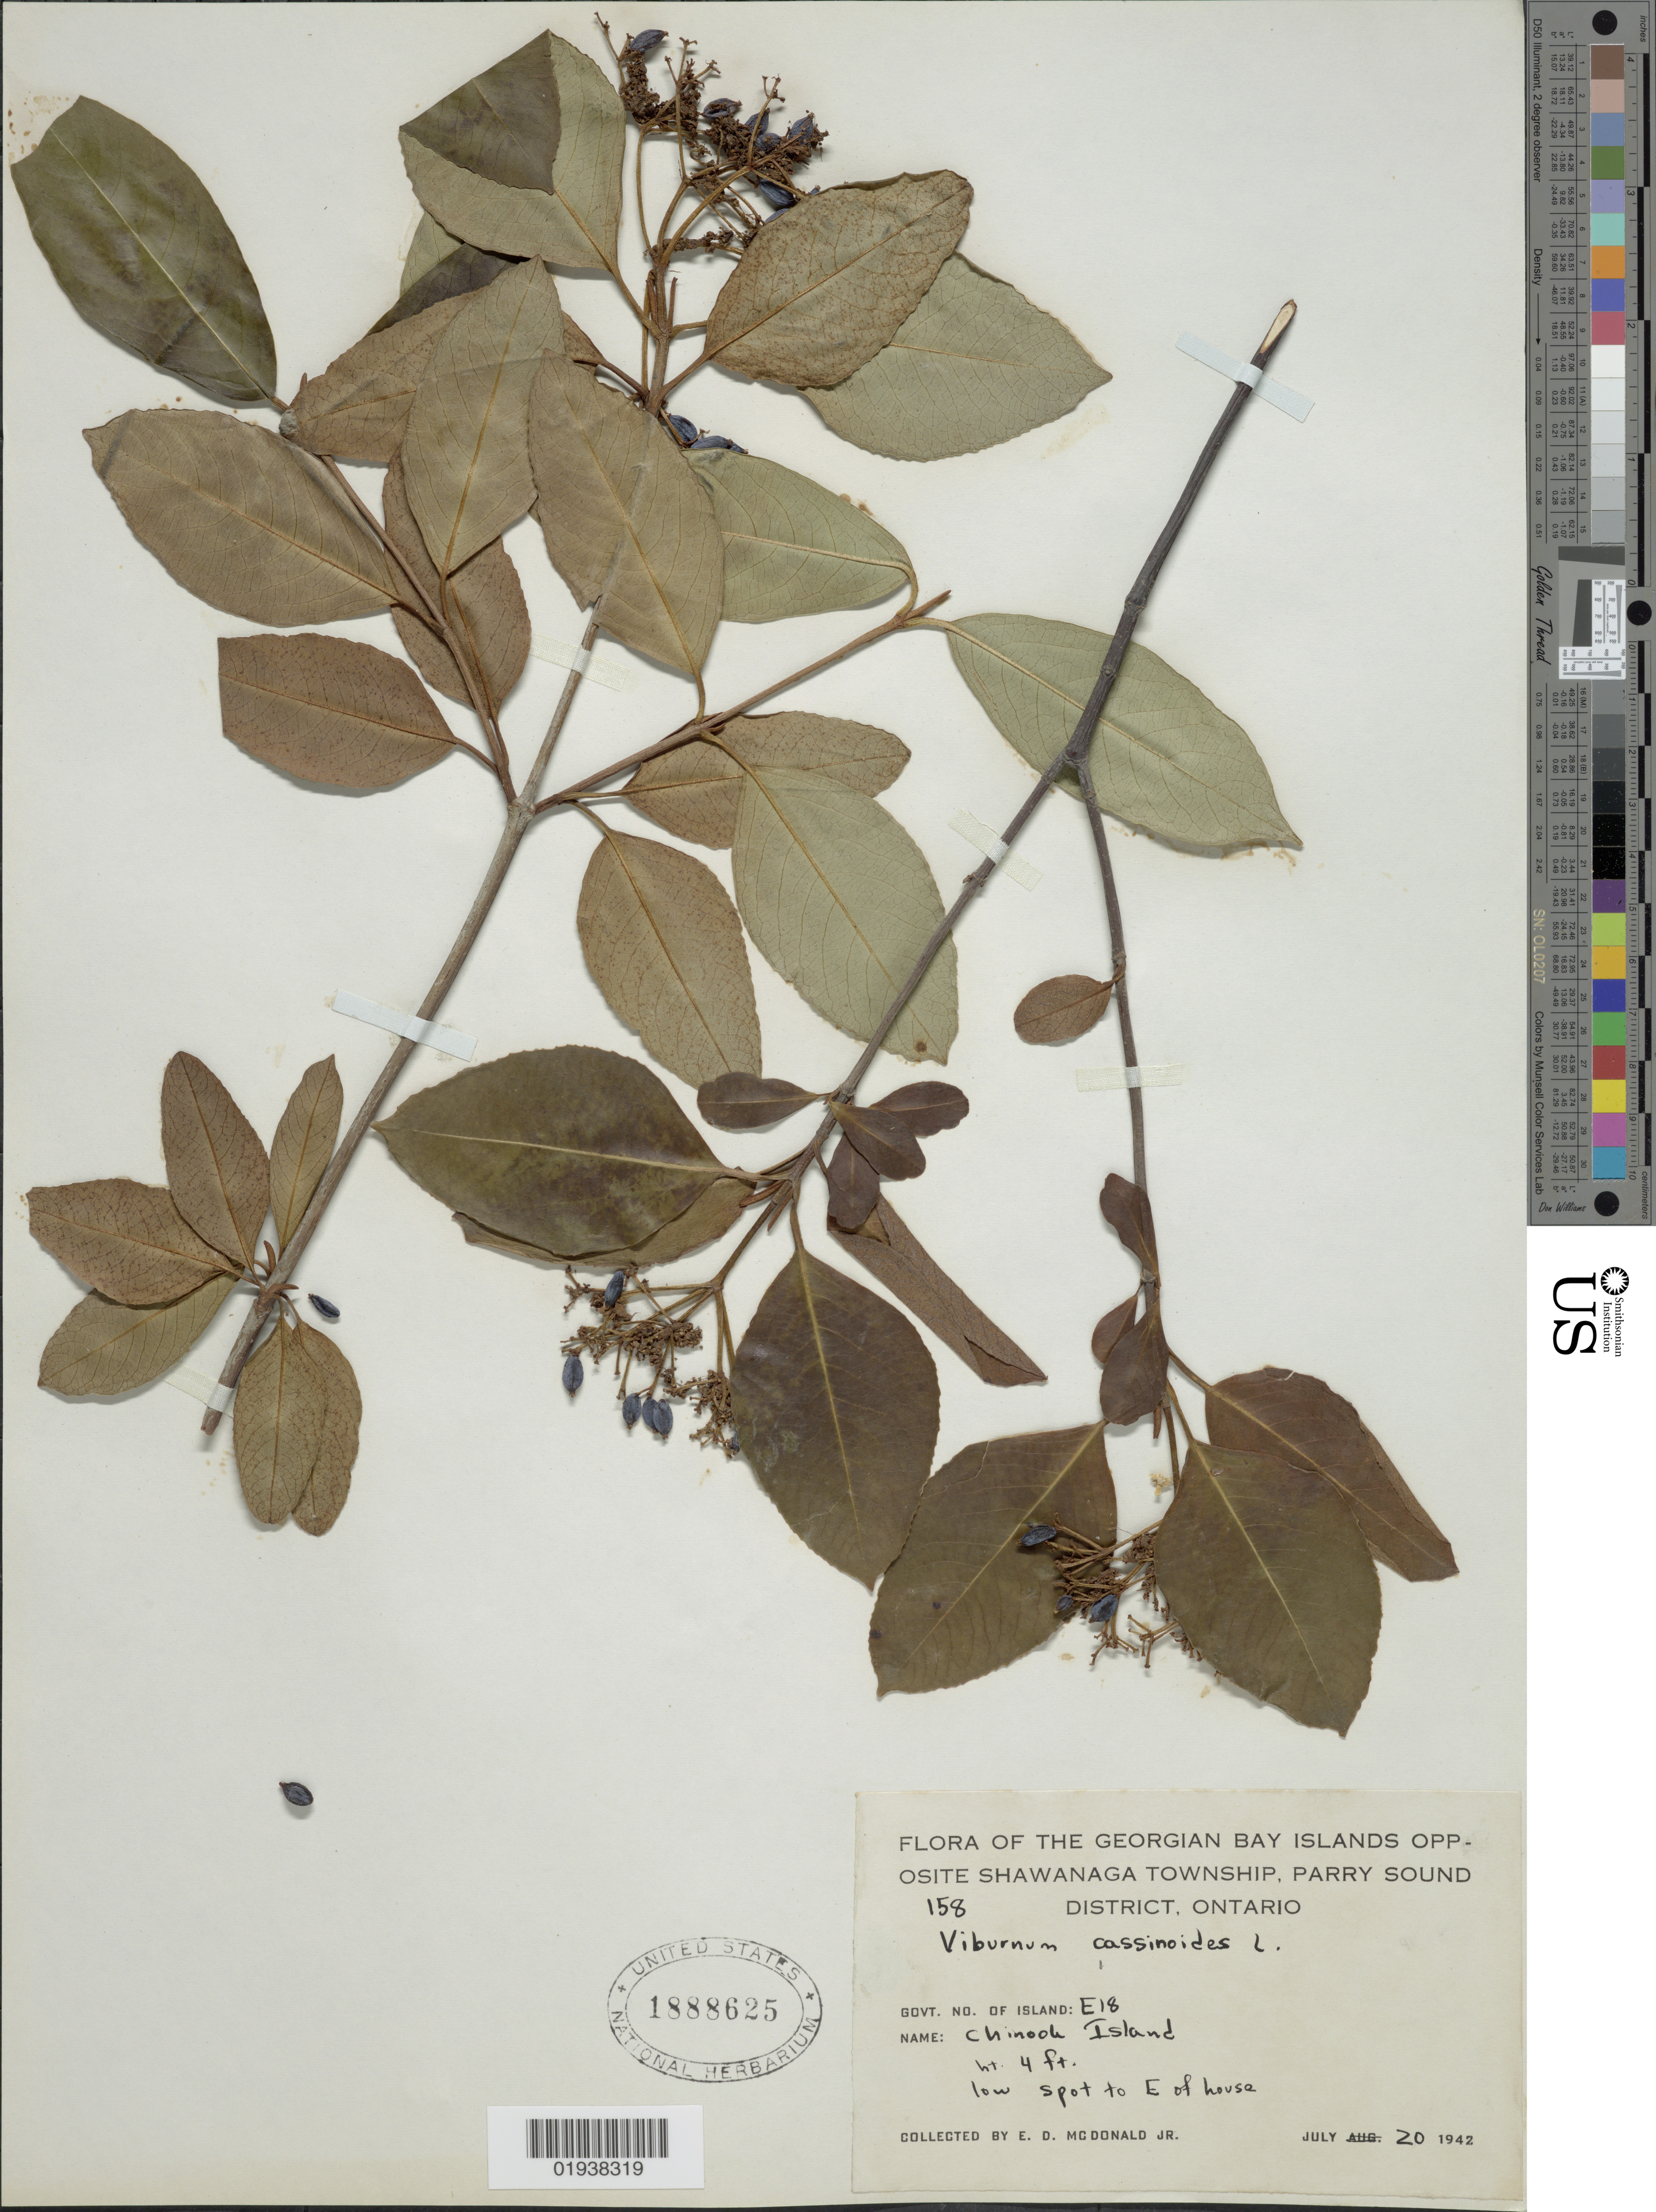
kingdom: Plantae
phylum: Tracheophyta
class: Magnoliopsida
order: Dipsacales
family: Viburnaceae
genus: Viburnum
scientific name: Viburnum cassinoides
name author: L.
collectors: E. D. McDonald Jr.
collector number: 158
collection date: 1942-07-20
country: Canada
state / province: Ontario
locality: The Georgian Bay Islands Opposite Shawanaga Township, Parry Sound District. Govt. No. of Island: E18. Chinook Island, low spot to E of house.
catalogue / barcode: US 1888625